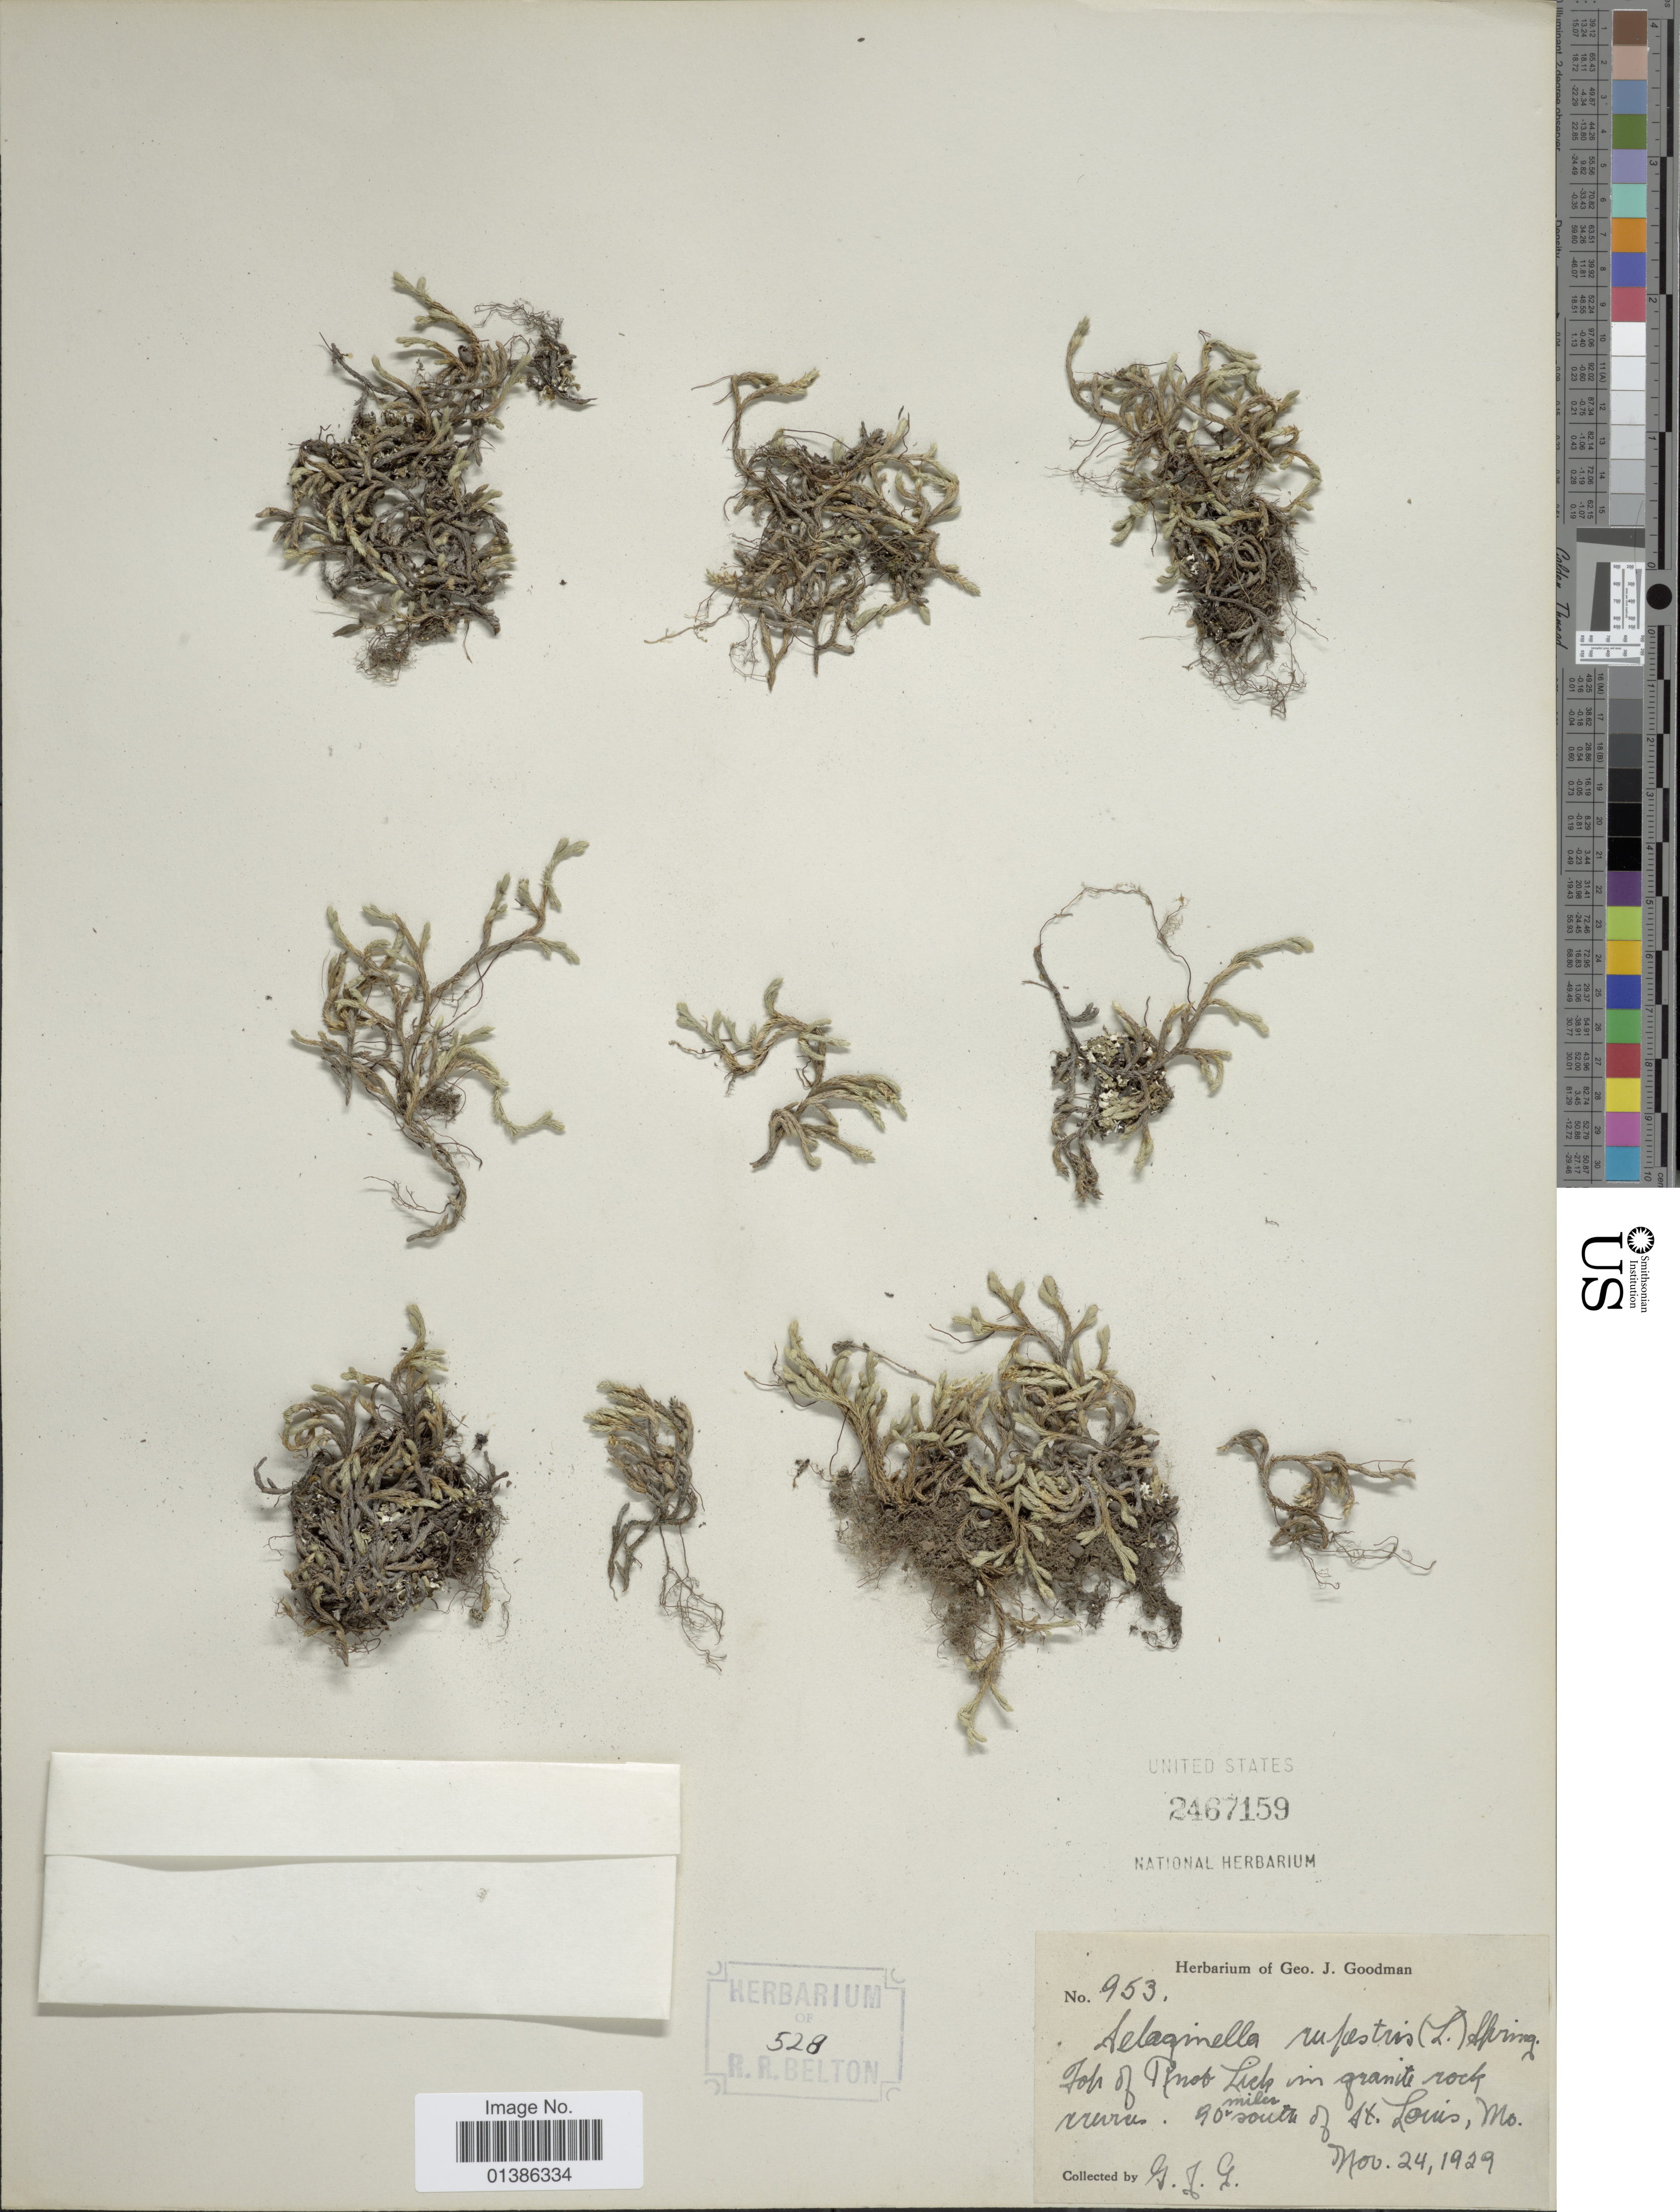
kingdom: Plantae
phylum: Tracheophyta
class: Lycopodiopsida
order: Selaginellales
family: Selaginellaceae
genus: Selaginella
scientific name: Selaginella rupestris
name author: (L.) Spring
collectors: G. J. Goodman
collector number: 953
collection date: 1929-11-24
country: United States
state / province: Missouri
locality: Top of Knob Lick, 20 miles south of St. Louis.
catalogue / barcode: US 2467159